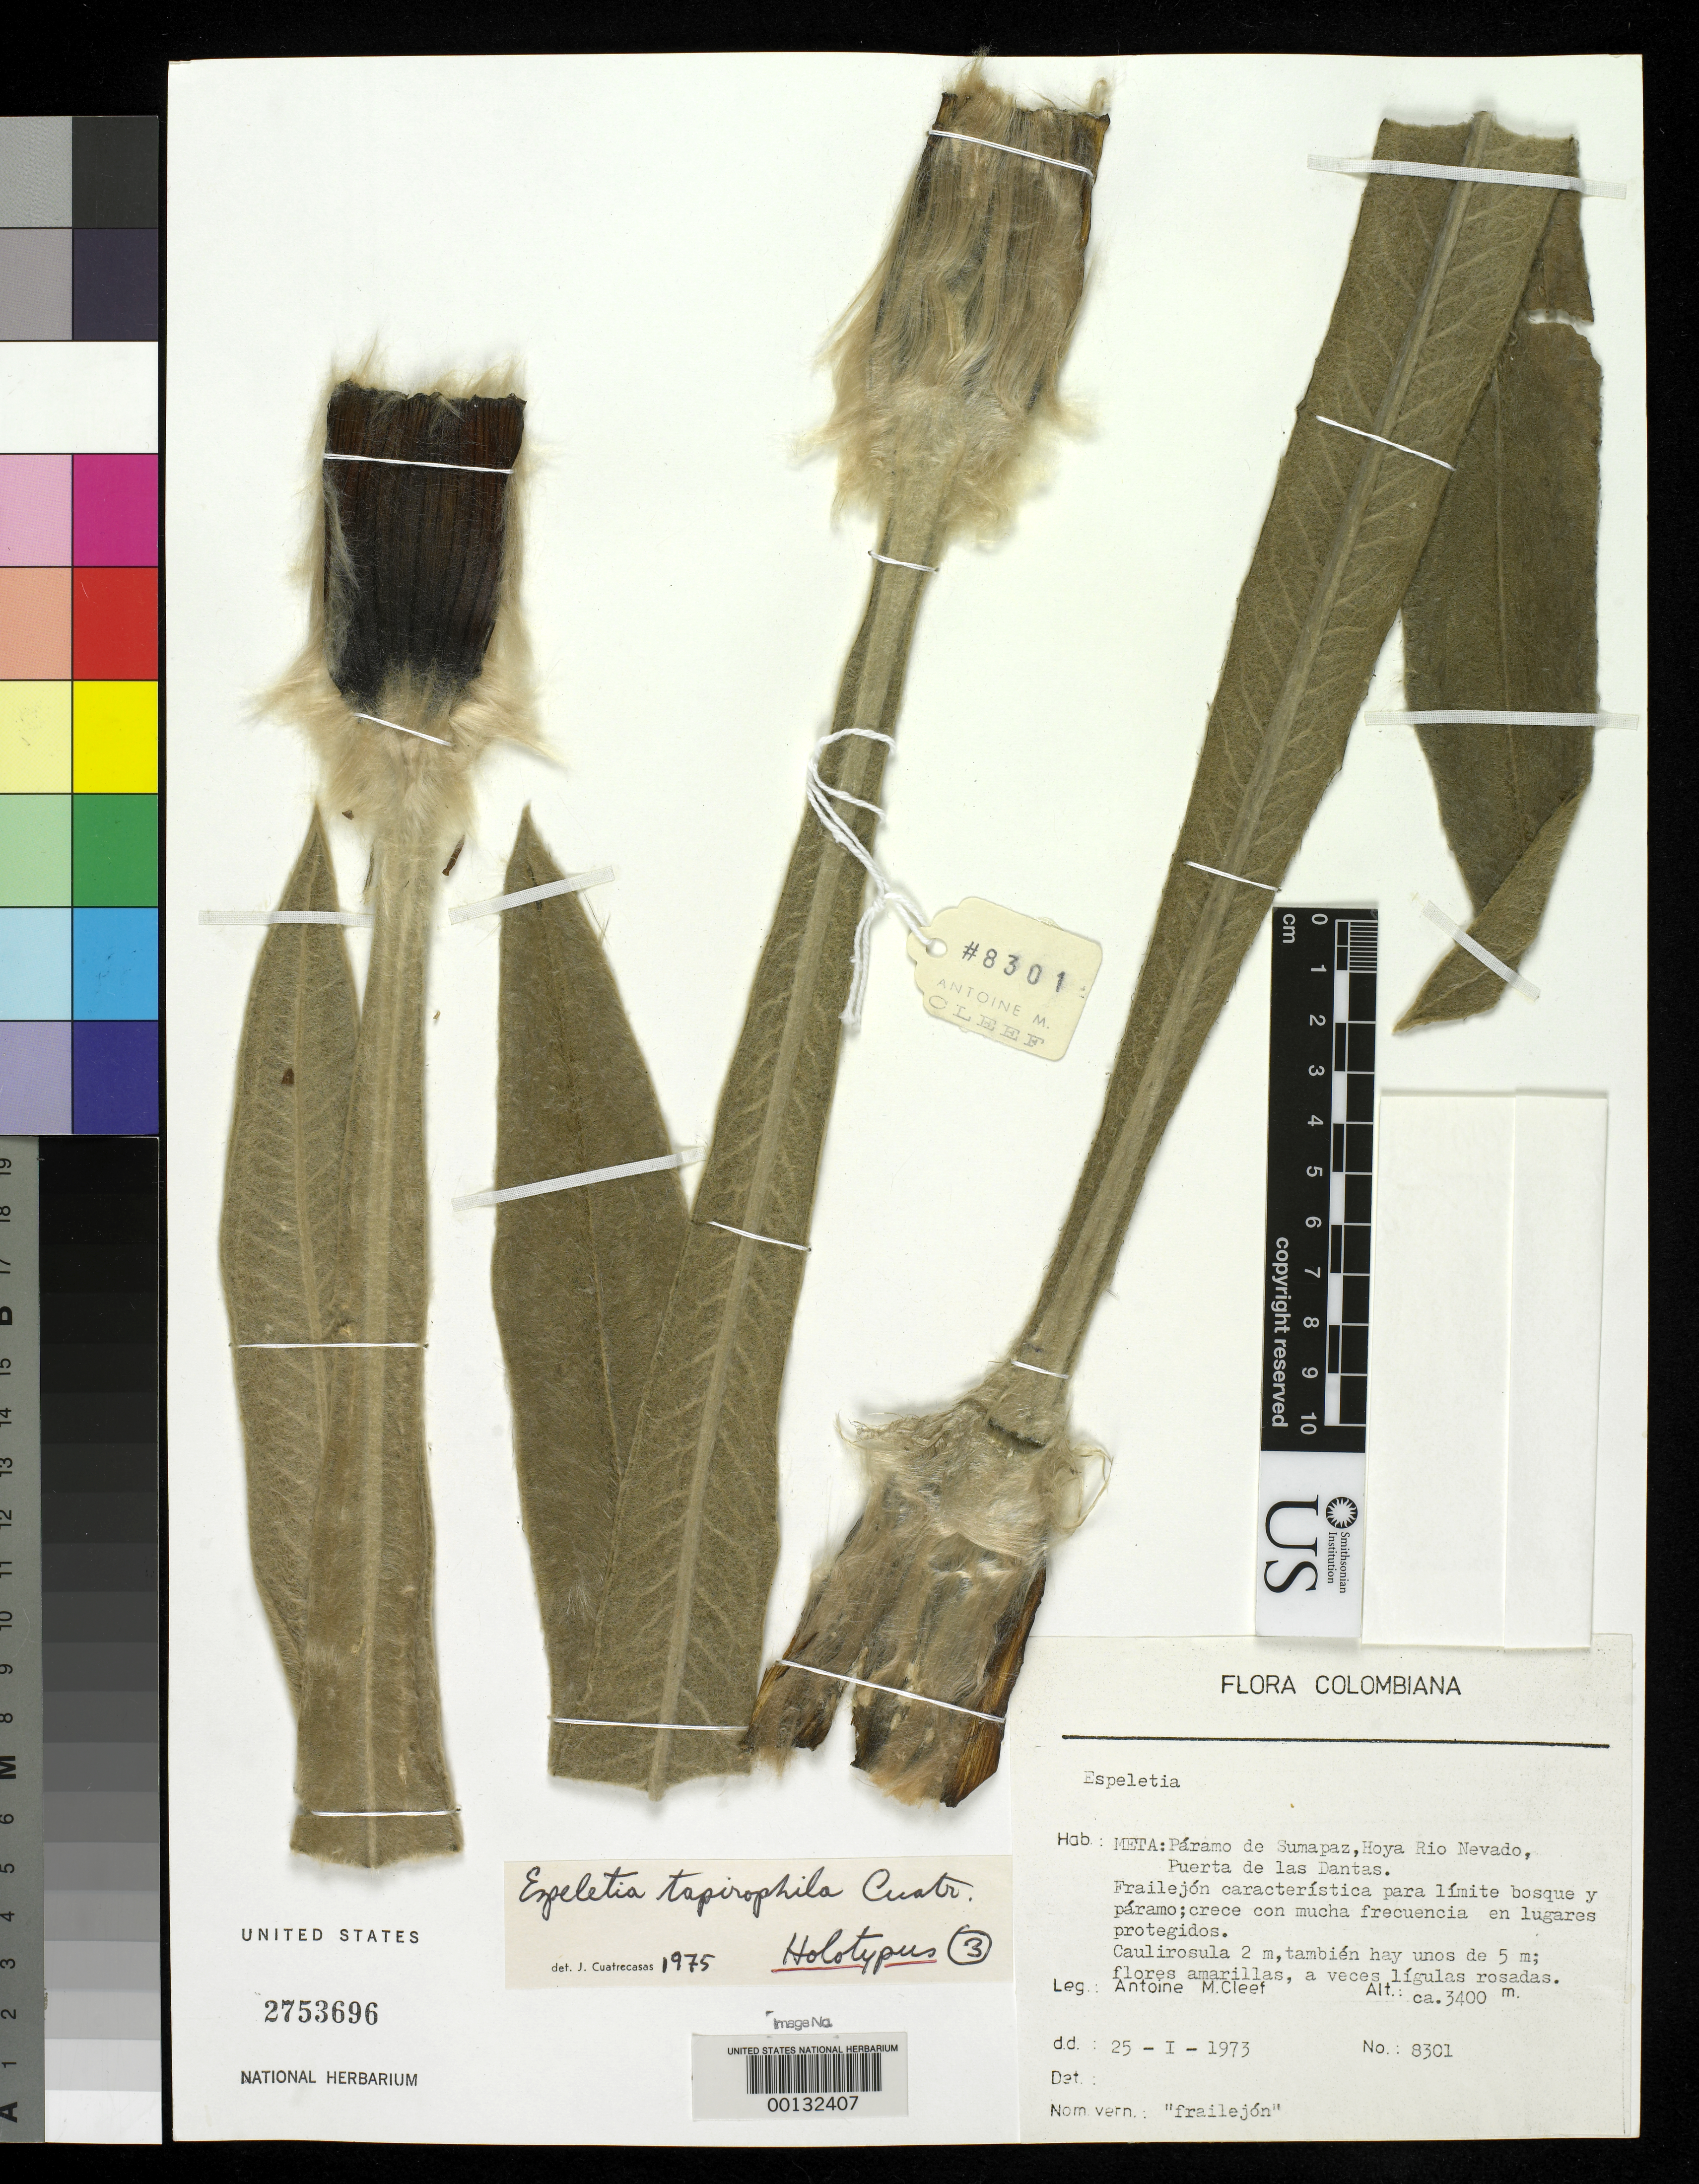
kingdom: Plantae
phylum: Tracheophyta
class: Magnoliopsida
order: Asterales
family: Asteraceae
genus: Espeletia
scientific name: Espeletia tapirophila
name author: Cuatrec.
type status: Holotype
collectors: A. M. Cleef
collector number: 8301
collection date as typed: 25 Jan 1973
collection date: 1973-01-25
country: Colombia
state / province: Meta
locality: Páramo de Sumapaz, Hoya Rio Nevada, Puerta de Las Dantas.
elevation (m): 3400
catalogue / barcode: US 2753696